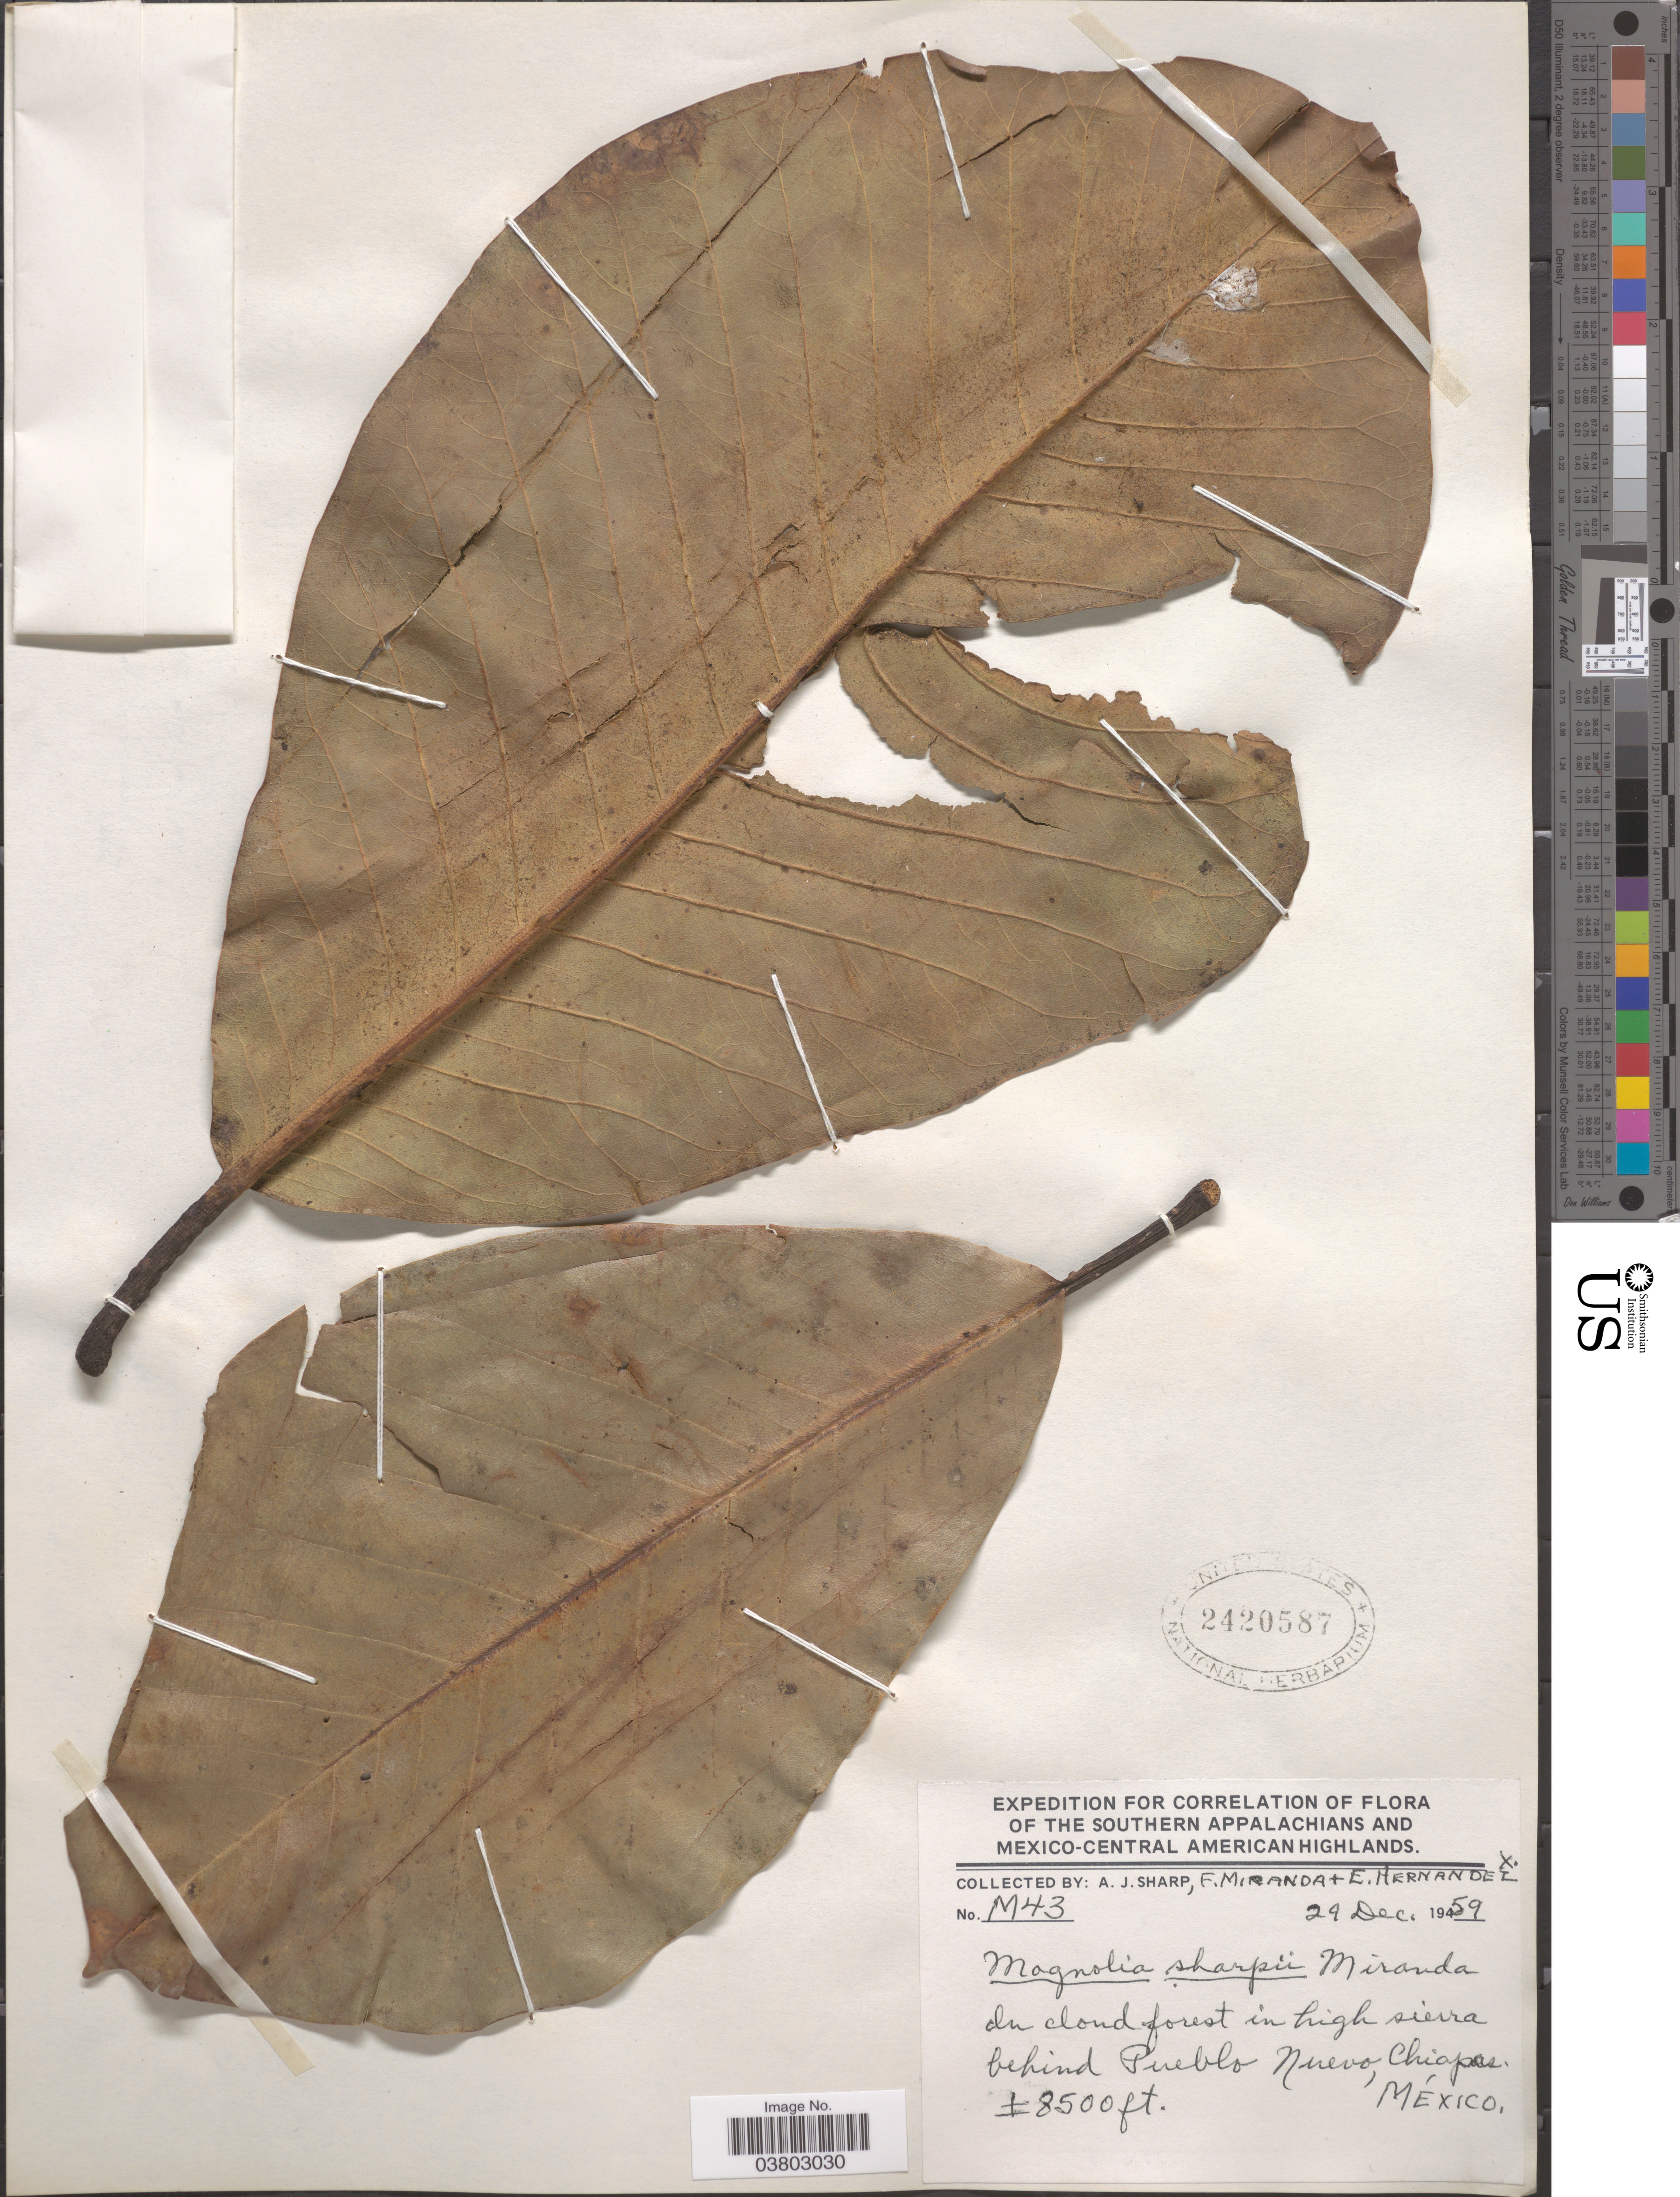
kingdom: Plantae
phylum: Tracheophyta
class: Magnoliopsida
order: Magnoliales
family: Magnoliaceae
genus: Magnolia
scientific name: Magnolia sharpii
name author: Miranda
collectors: A. J. Sharp, F. Miranda & E. Hernandez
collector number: M43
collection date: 1959-12-24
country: Mexico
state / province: Chiapas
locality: Southern Appalachians and Mexico-Central American Highlands. In cloud forest in high sierra behind Pueblo Nuevo.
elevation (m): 2591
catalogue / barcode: US 2420587